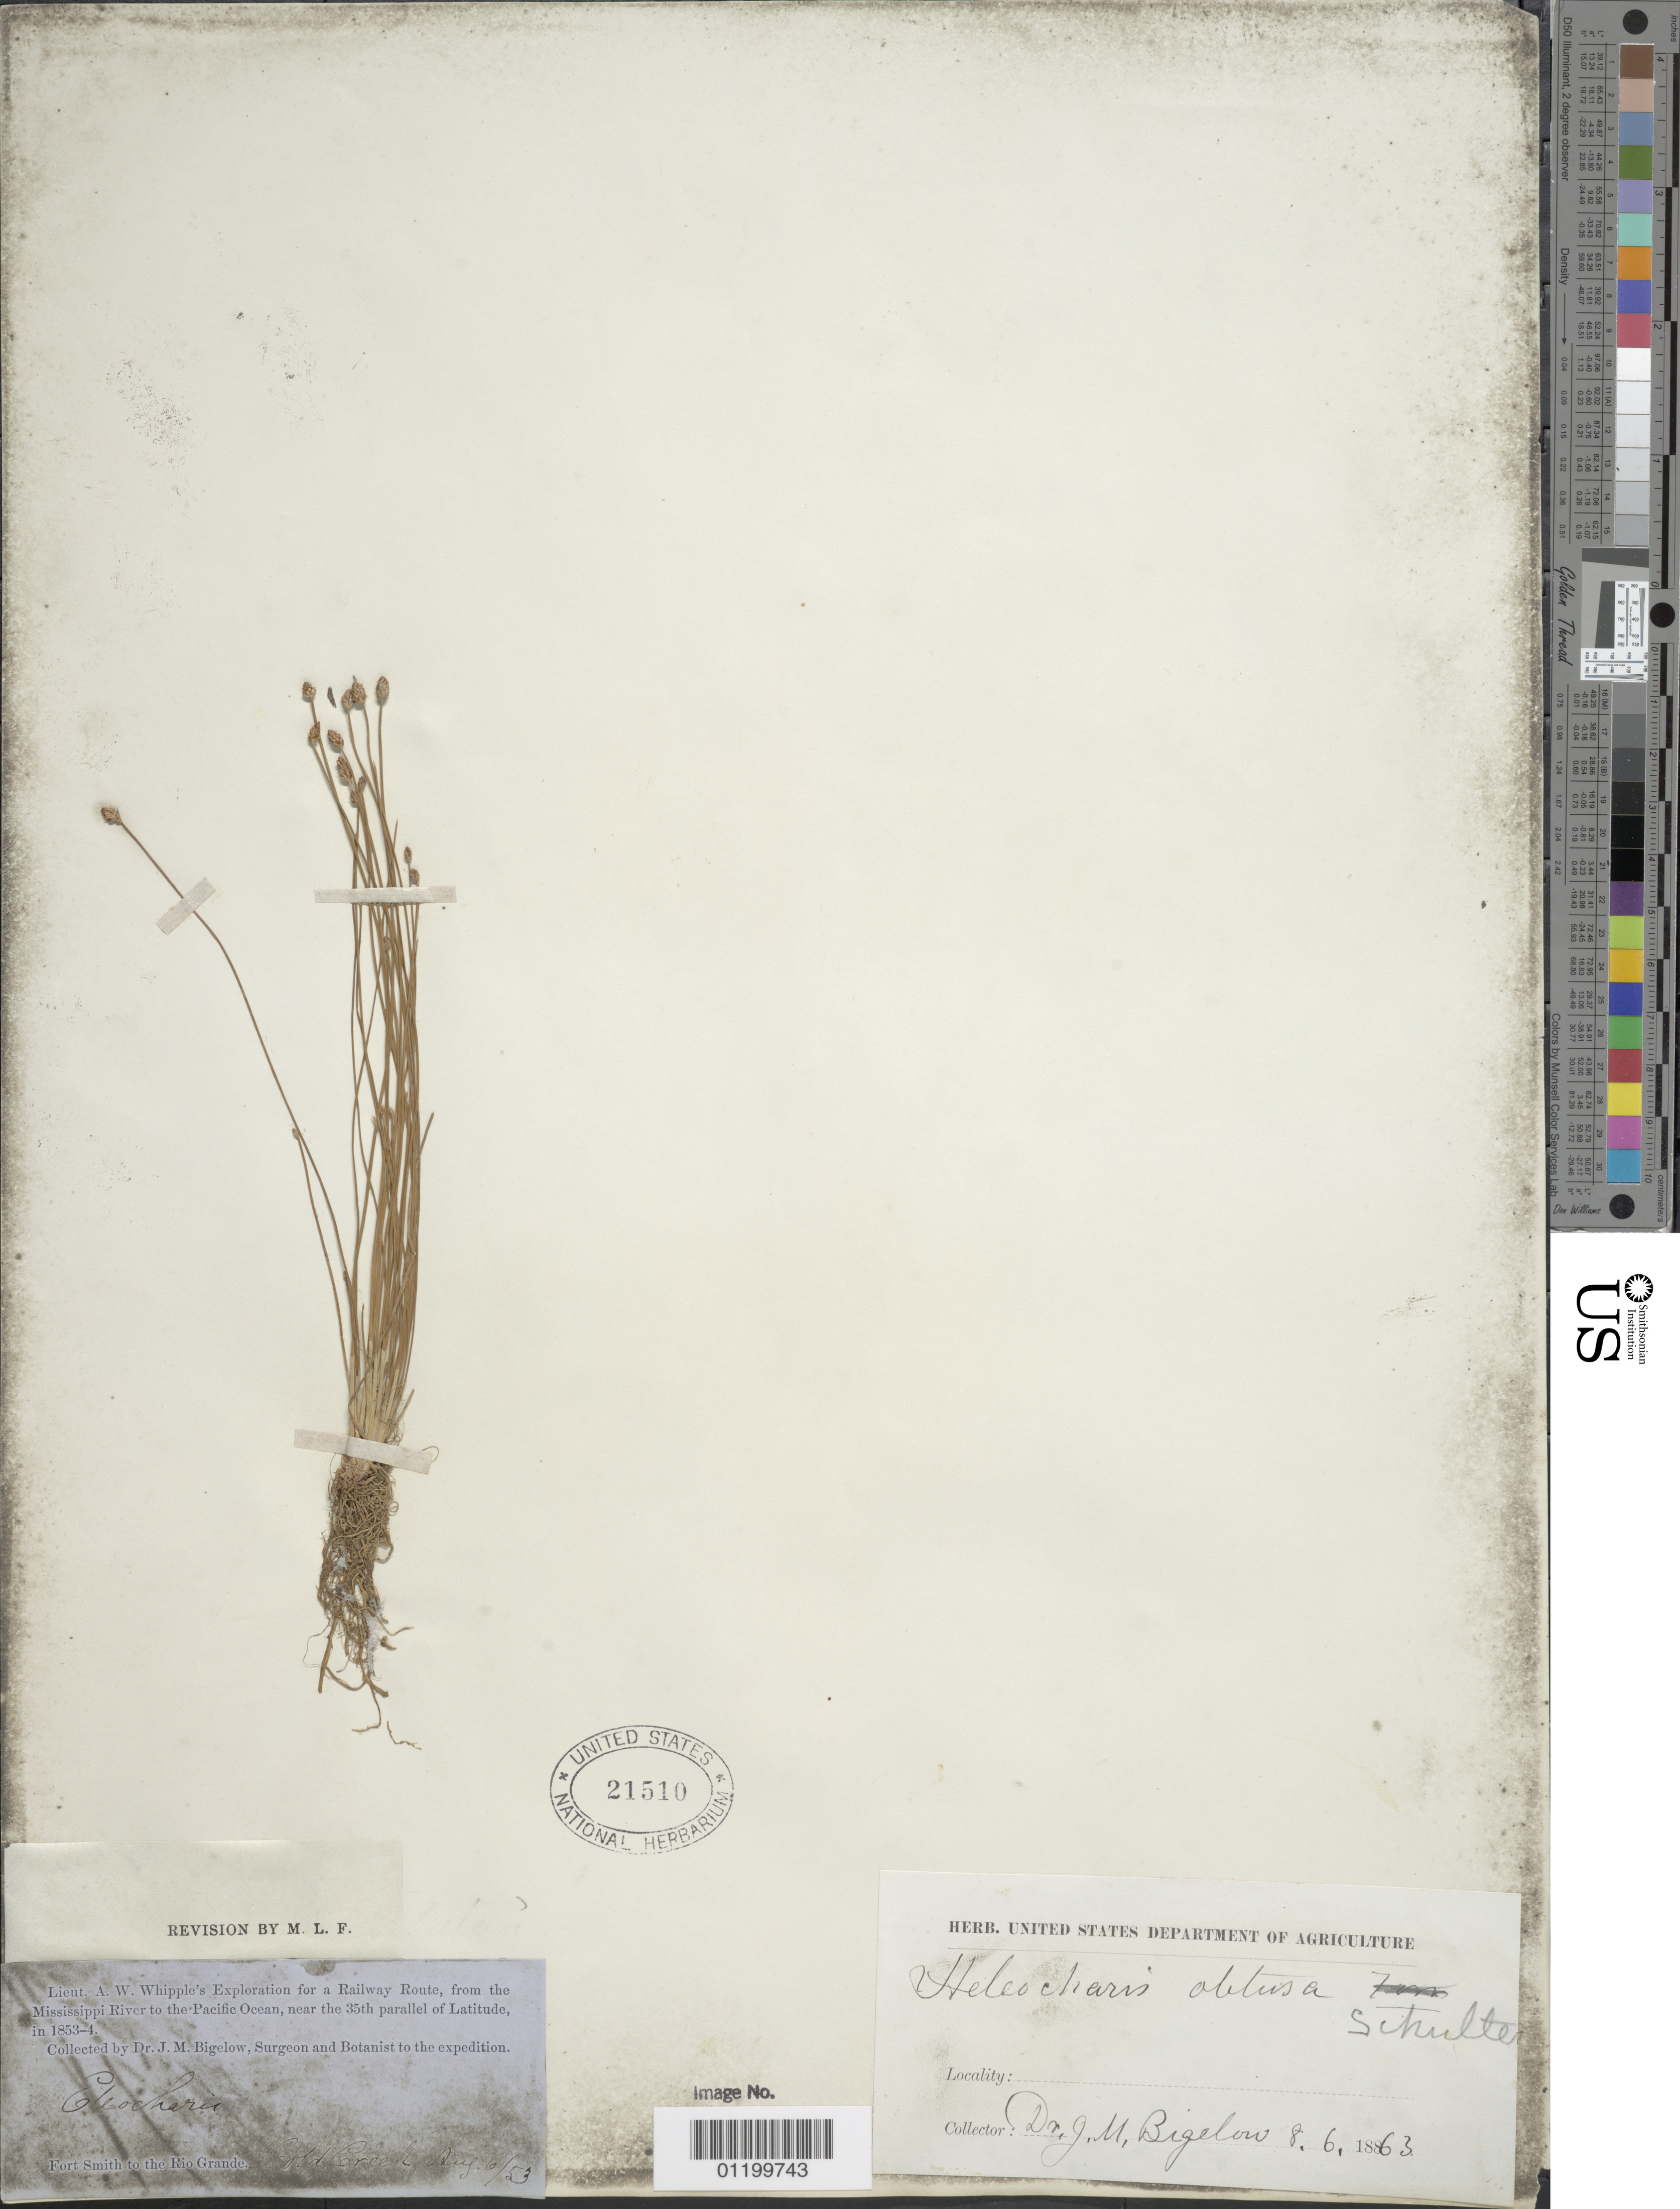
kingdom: Plantae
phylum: Tracheophyta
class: Liliopsida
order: Poales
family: Cyperaceae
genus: Eleocharis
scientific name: Eleocharis obtusa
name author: (Willd.) Schult.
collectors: J. M. Bigelow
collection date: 1853-08-06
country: United States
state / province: Oklahoma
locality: Fort Smith to Rio Grande, Cold Creek.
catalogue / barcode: US 21510